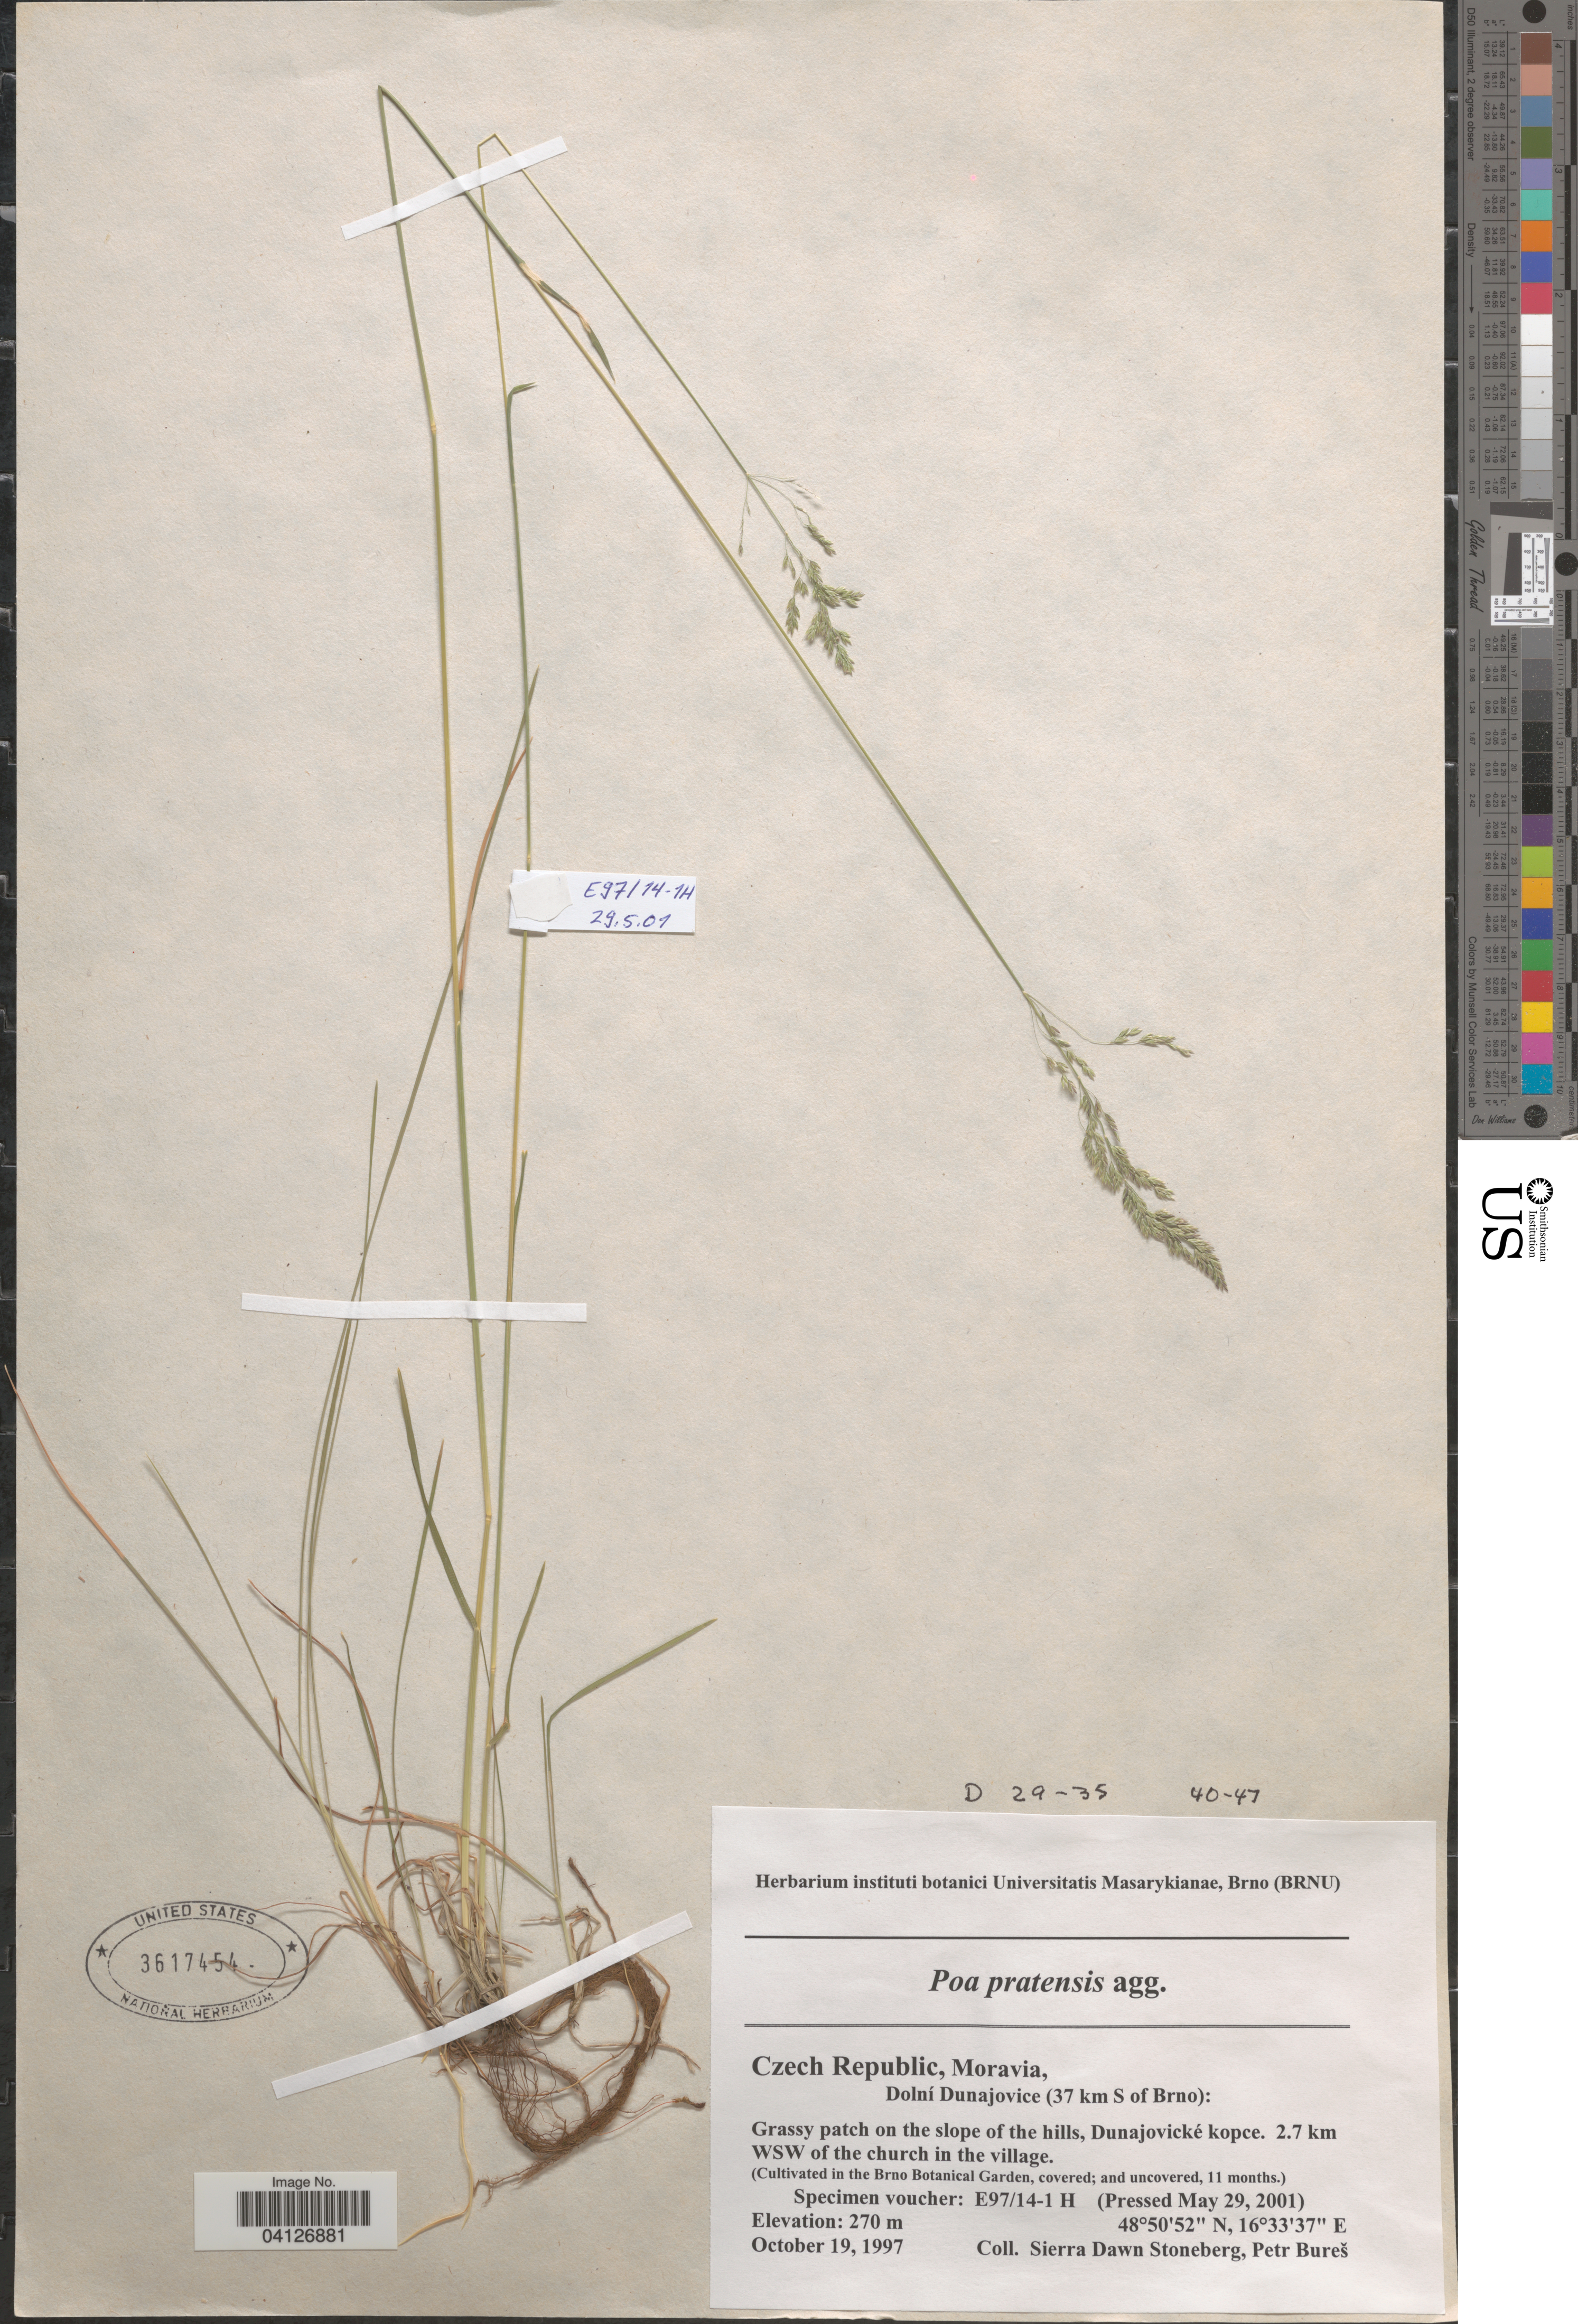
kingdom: Plantae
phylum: Tracheophyta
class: Liliopsida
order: Poales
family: Poaceae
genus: Poa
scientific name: Poa pratensis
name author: L.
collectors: Ex herb. instituti botanici Universitatis Masarykianae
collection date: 2001-05-29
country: Czechia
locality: In the Brno Botanical Garden, covered; and uncovered, 11 months.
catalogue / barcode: US 3617454